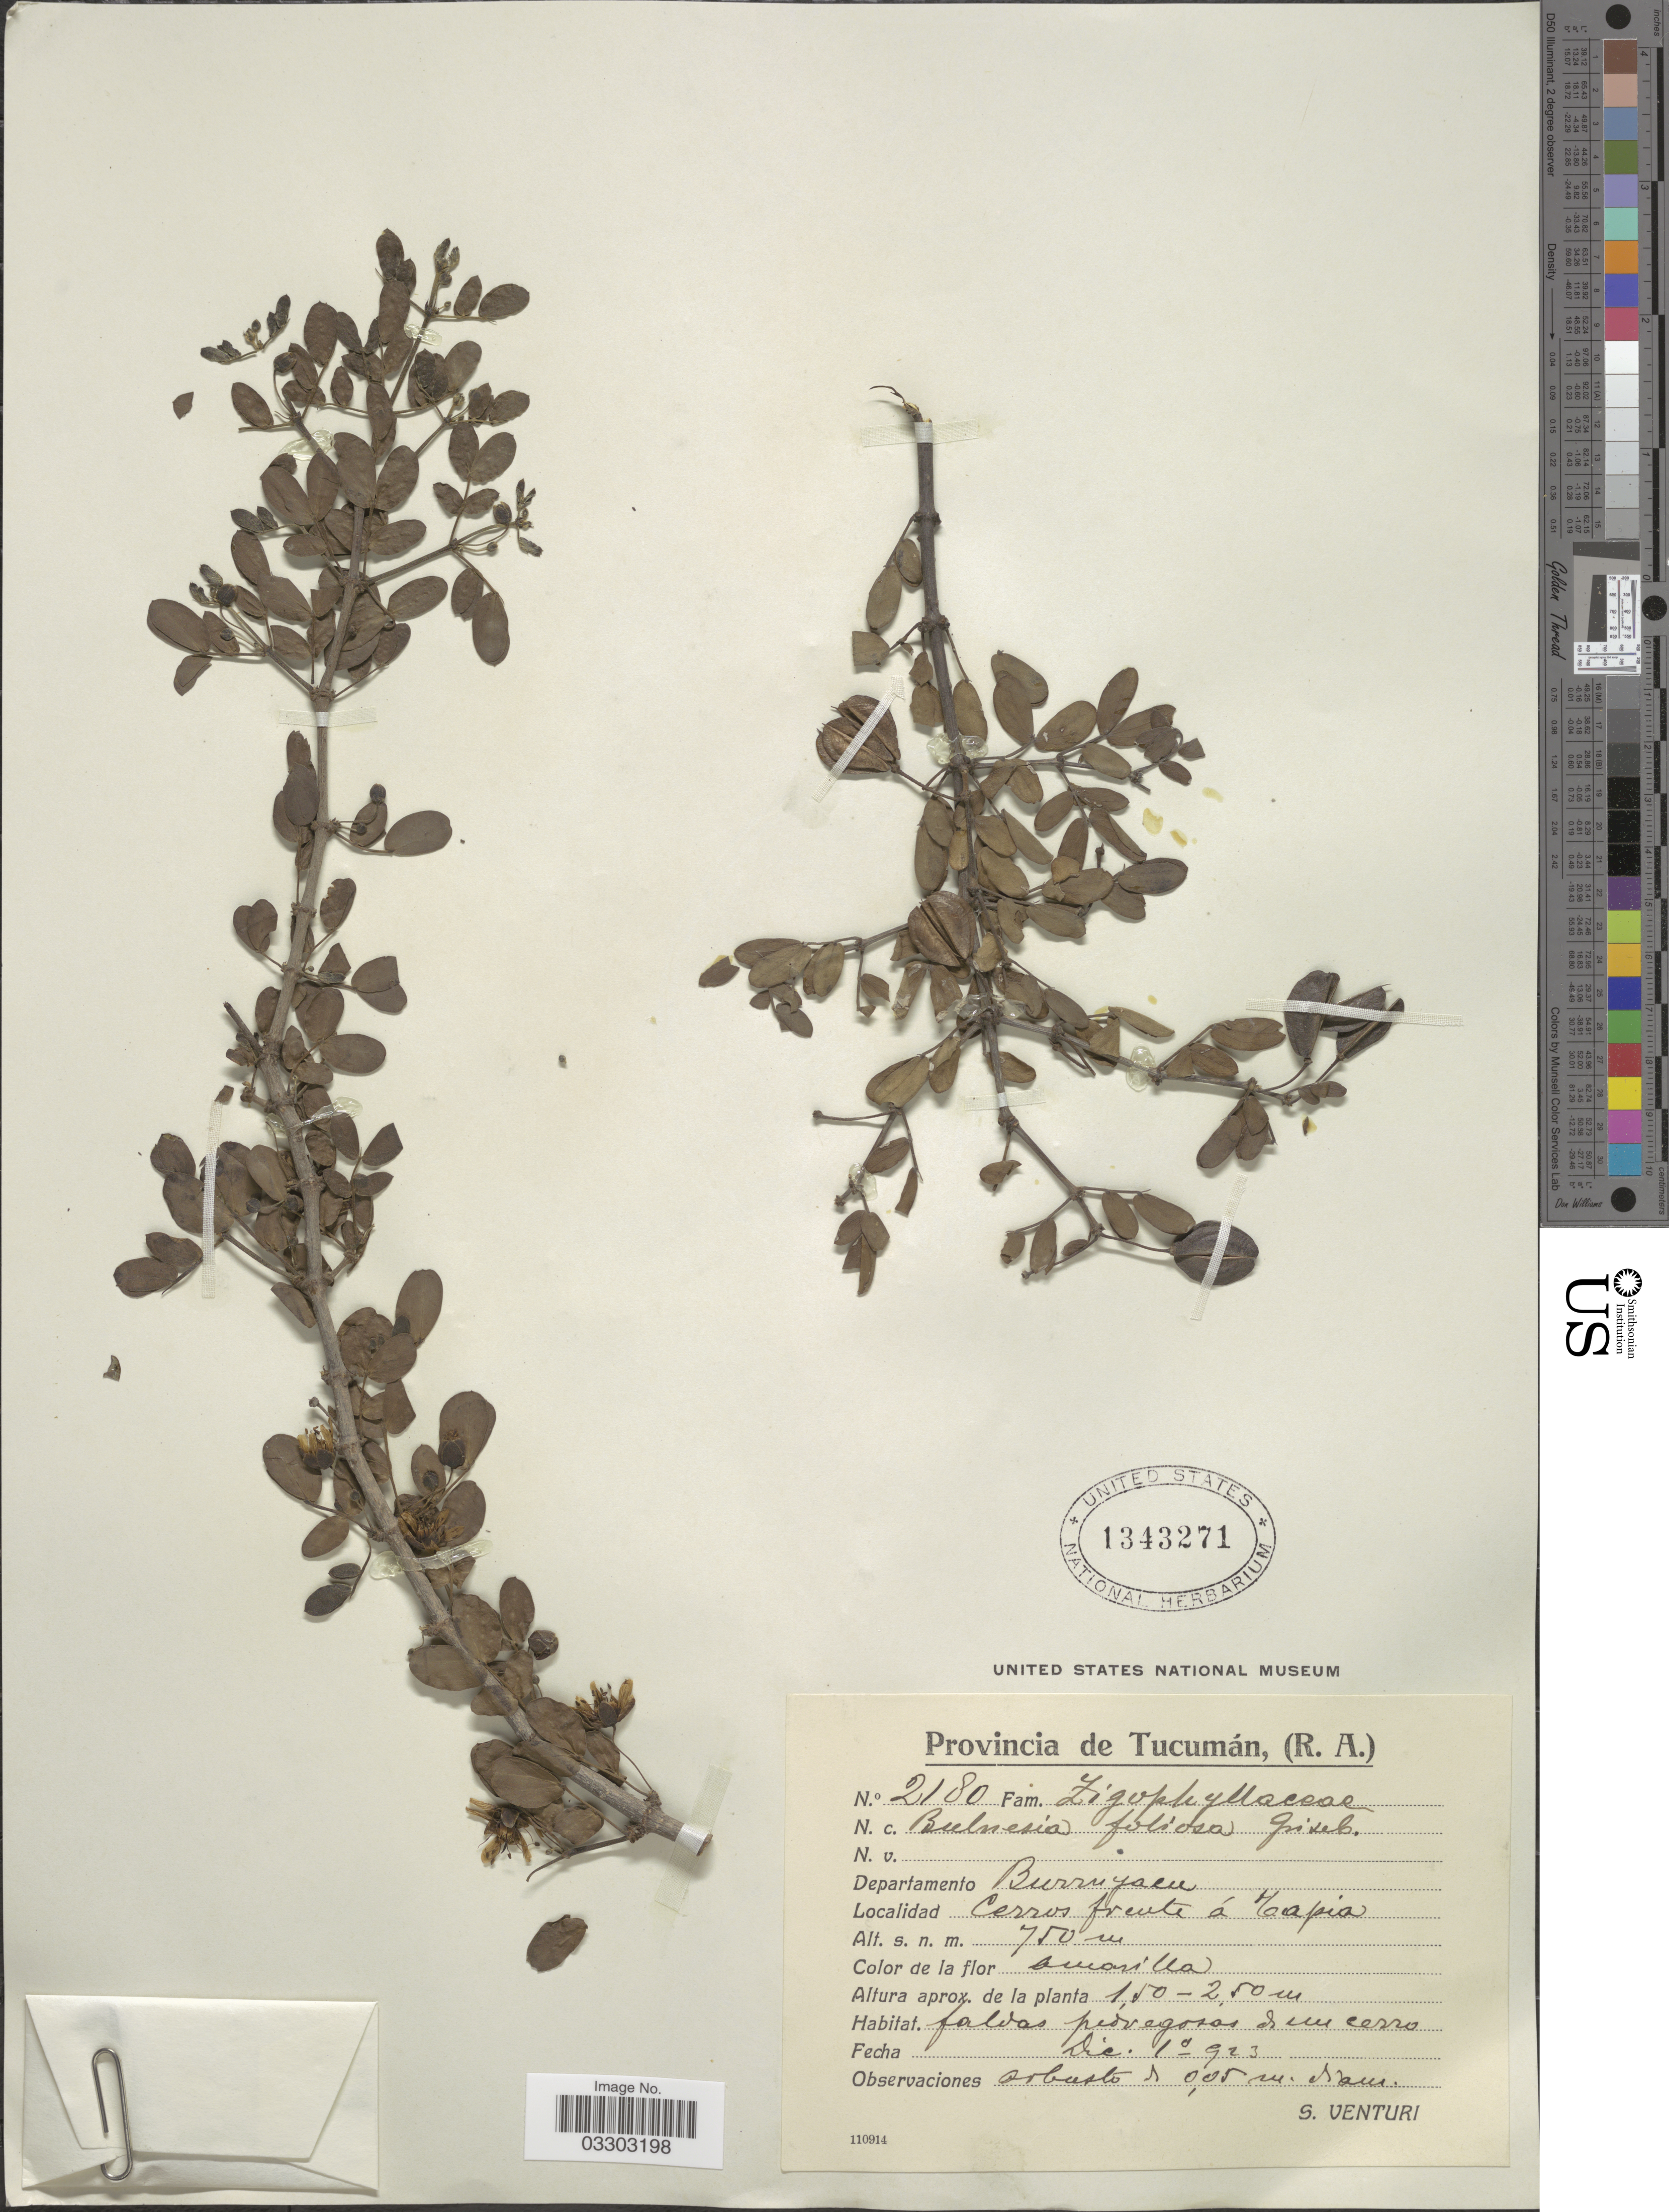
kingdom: Plantae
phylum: Tracheophyta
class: Magnoliopsida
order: Zygophyllales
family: Zygophyllaceae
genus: Bulnesia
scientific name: Bulnesia foliosa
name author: Griseb.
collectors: S. Venturi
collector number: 2180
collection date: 1923-01-01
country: Argentina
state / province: Tucuman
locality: Departamento Burruyacu. Cerros frente á Tapia.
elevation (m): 750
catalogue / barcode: US 1343271